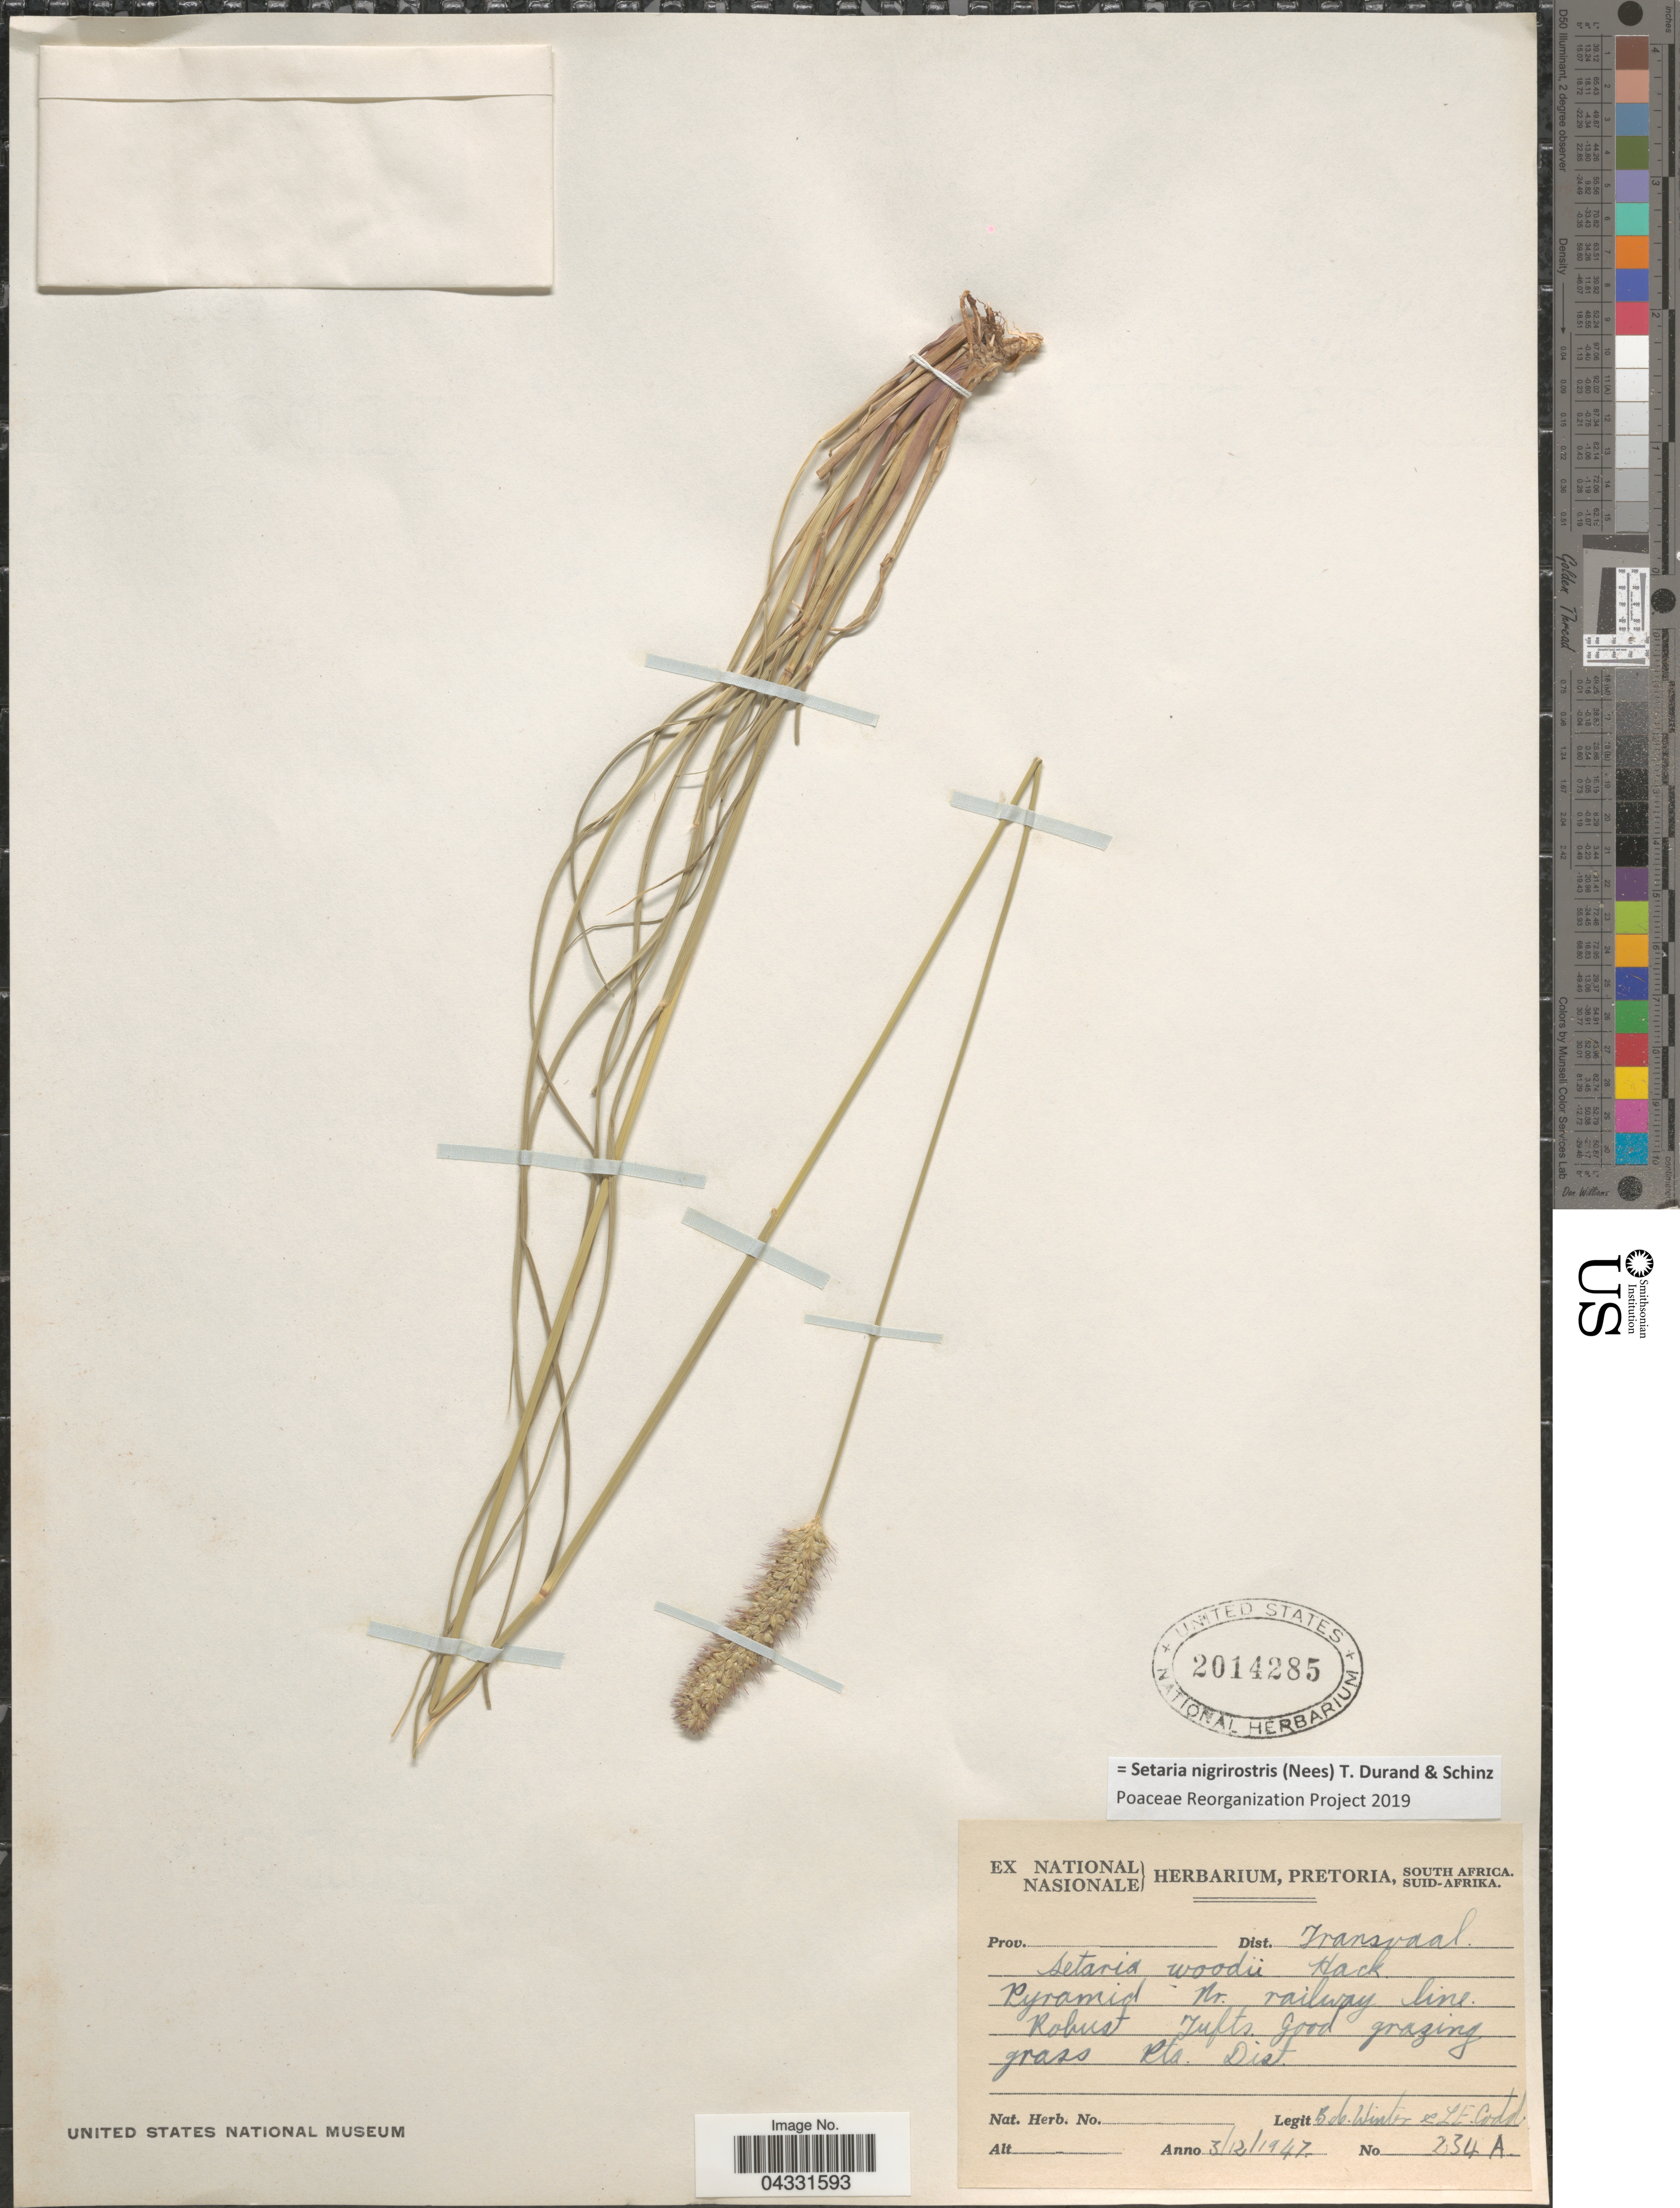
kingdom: Plantae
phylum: Tracheophyta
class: Liliopsida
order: Poales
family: Poaceae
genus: Setaria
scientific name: Setaria nigrirostris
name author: (Nees) Durand & Schinz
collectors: B. Winter & L. Codd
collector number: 234A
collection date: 1947-12-03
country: South Africa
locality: Dist. Transvaal. Pyramid Nr. railway line.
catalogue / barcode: US 2014285